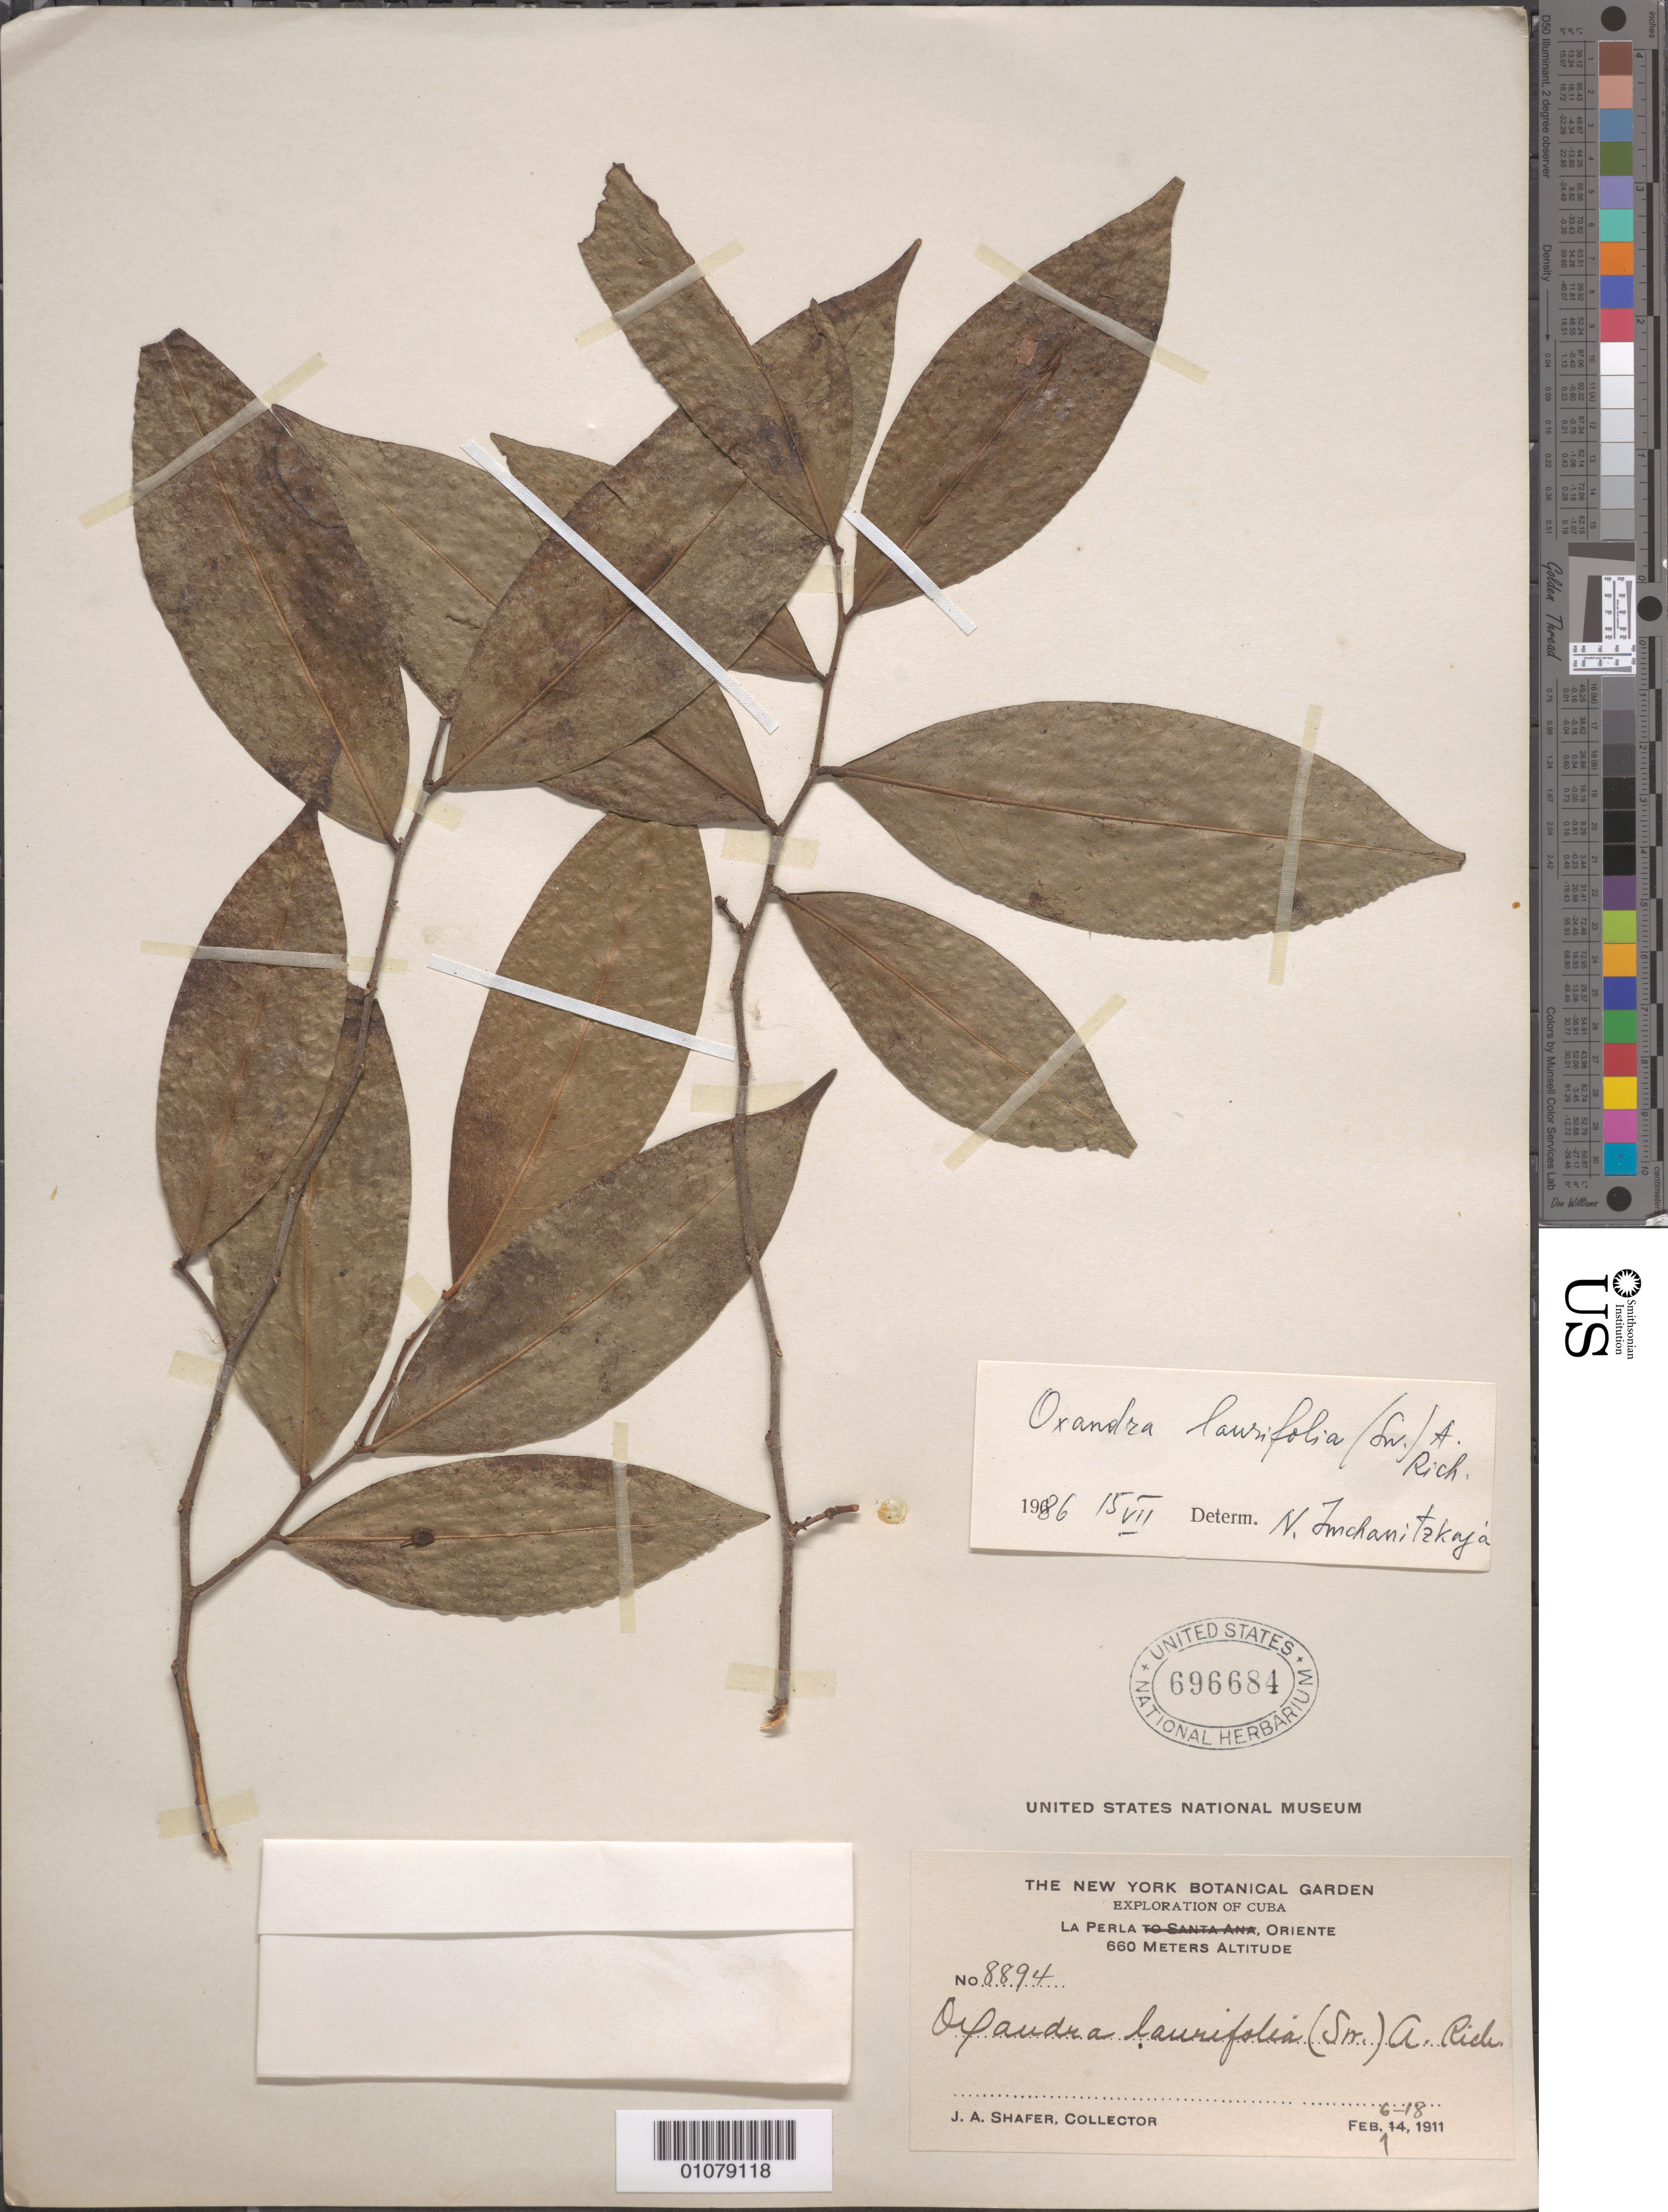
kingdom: Plantae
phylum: Tracheophyta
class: Magnoliopsida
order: Magnoliales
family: Annonaceae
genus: Oxandra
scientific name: Oxandra laurifolia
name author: (Sw.) A. Rich.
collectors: J. A. Shafer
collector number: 8894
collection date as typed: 06 Feb 1911 to 18 Feb 1911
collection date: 1911-02-06/1911-02-18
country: Cuba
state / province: Oriente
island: Cuba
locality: La Perla, Oriente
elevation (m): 660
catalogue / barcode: US 696684